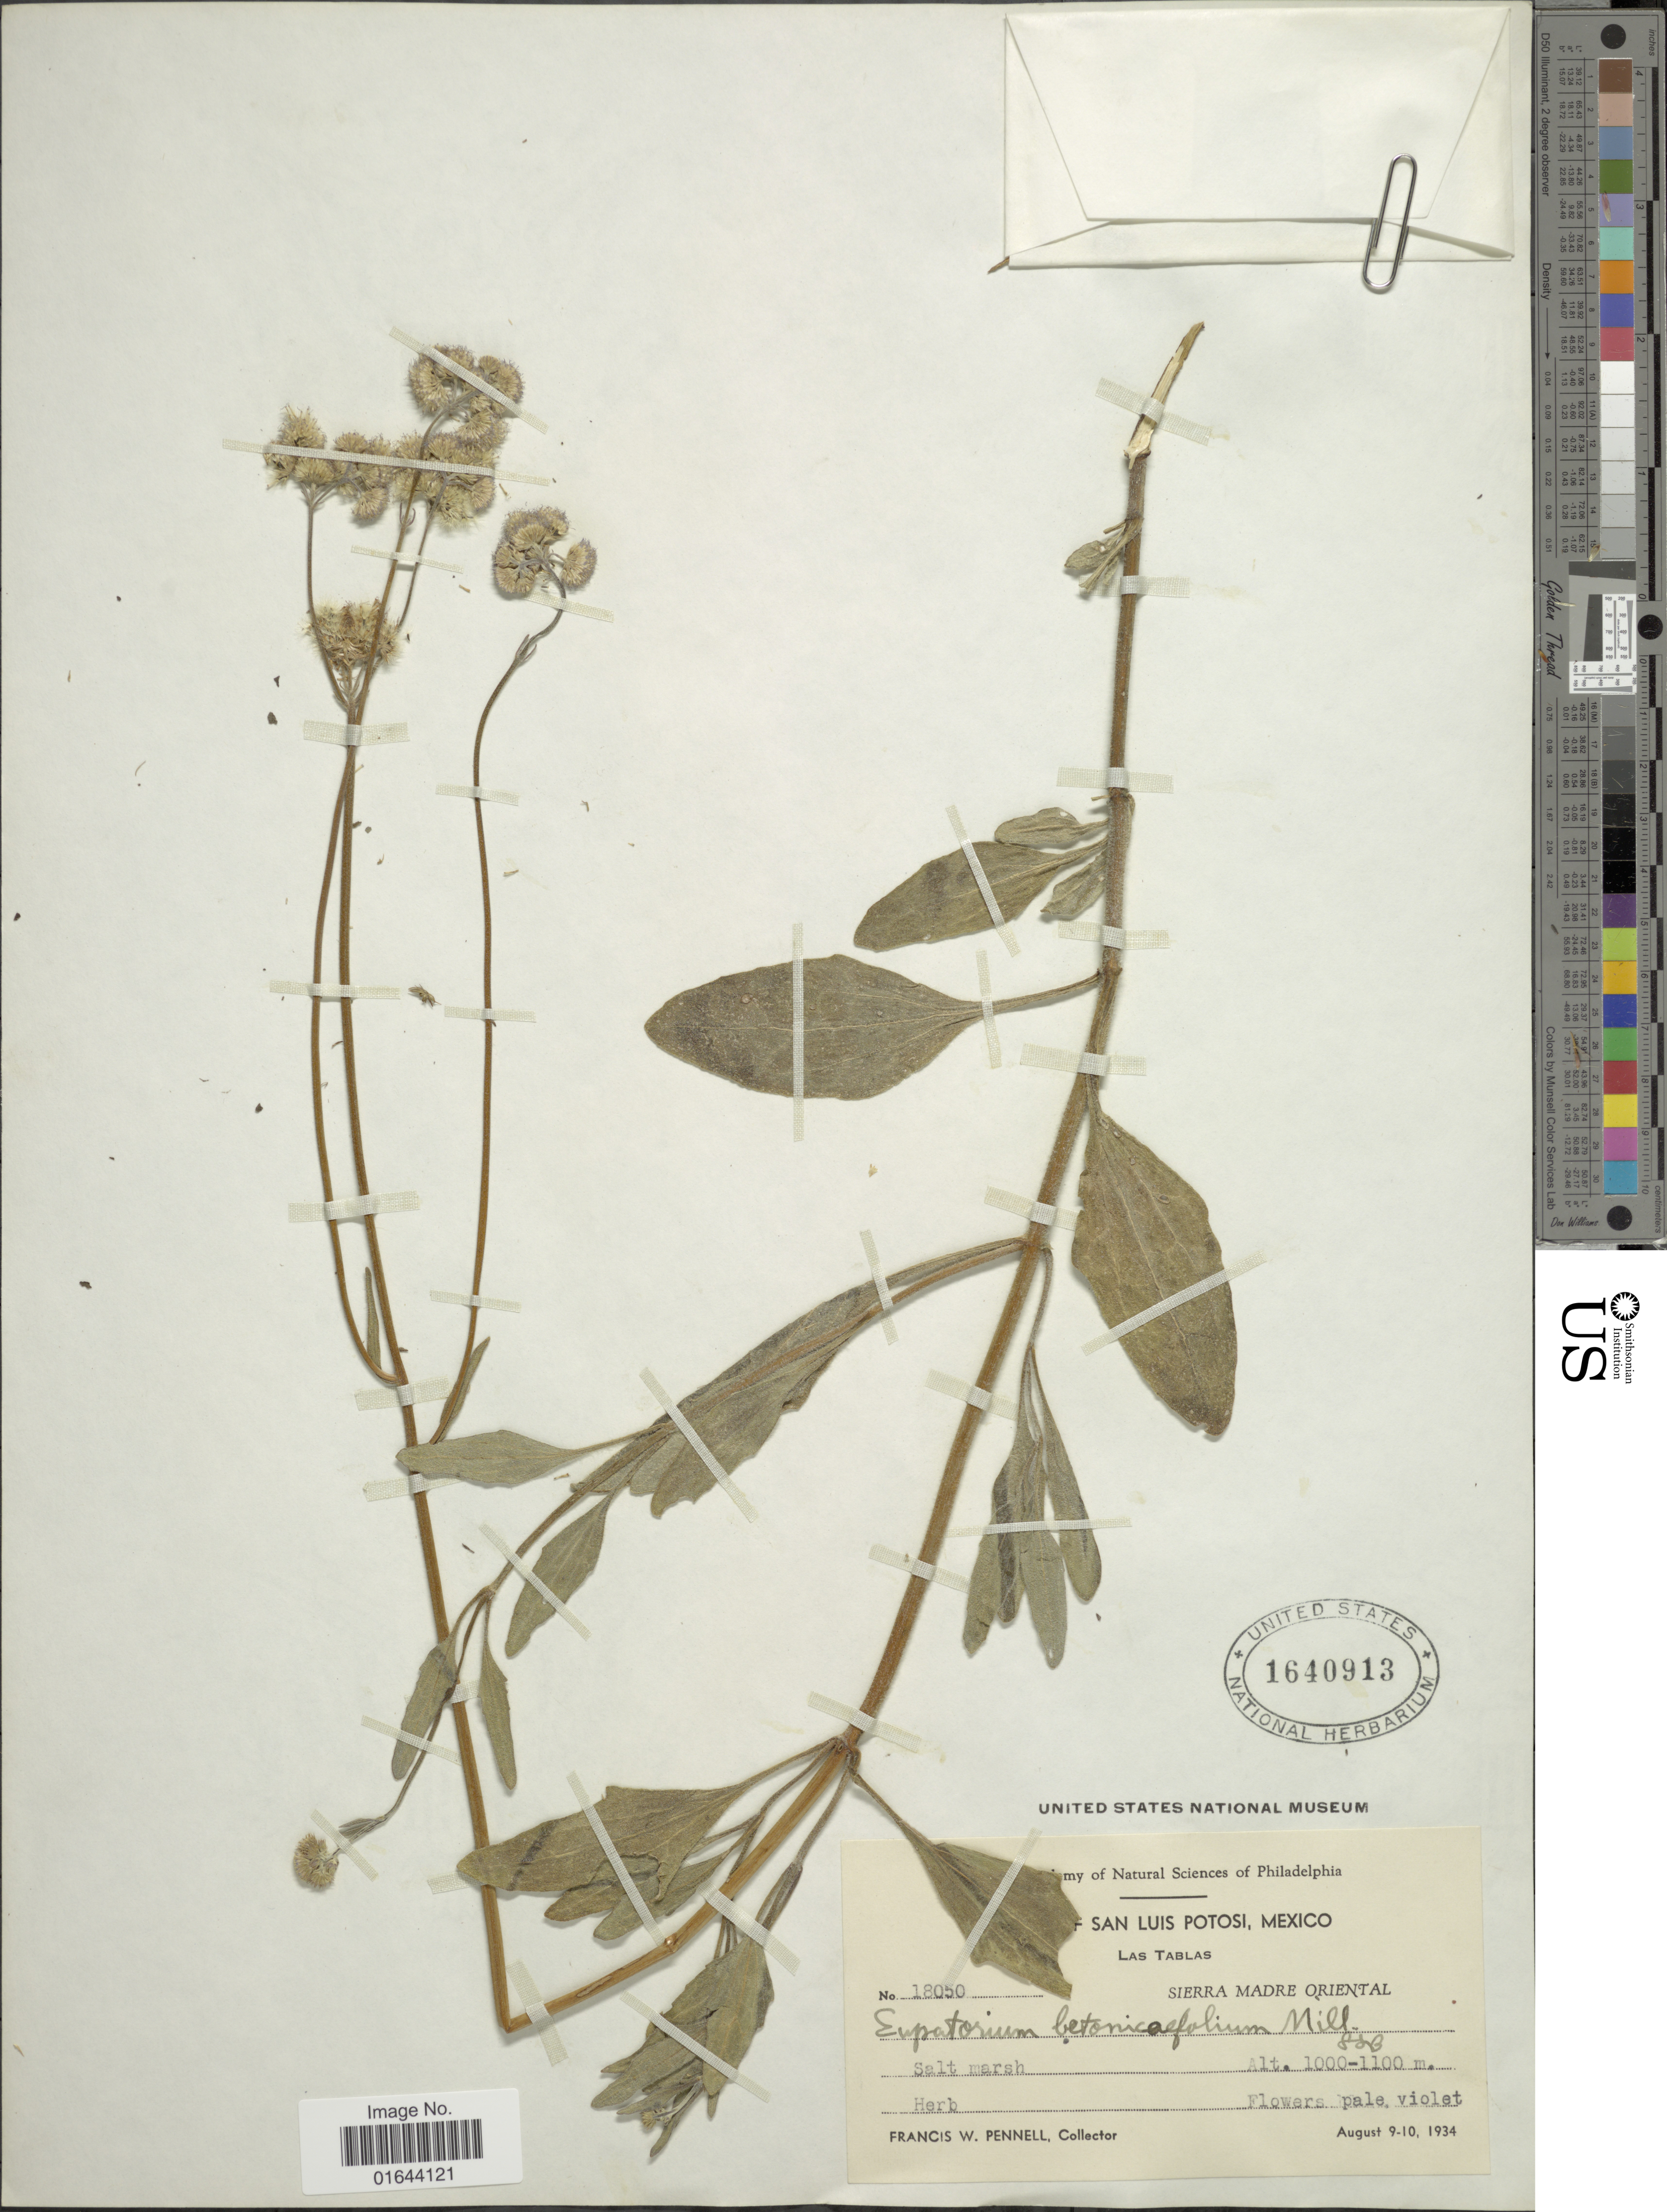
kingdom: Plantae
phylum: Tracheophyta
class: Magnoliopsida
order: Asterales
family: Asteraceae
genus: Conoclinium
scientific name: Conoclinium betonicifolium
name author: (Mill.) R.M. King & H. Rob.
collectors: F. W. Pennell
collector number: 18050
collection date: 1934-08-09/1934-08-10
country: Mexico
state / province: San Luis Potosí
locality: [illegible text] San Luis Potosi, Mexico, Las Tablas. Sierra Madre Oriental.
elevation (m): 1000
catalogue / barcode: US 1640913